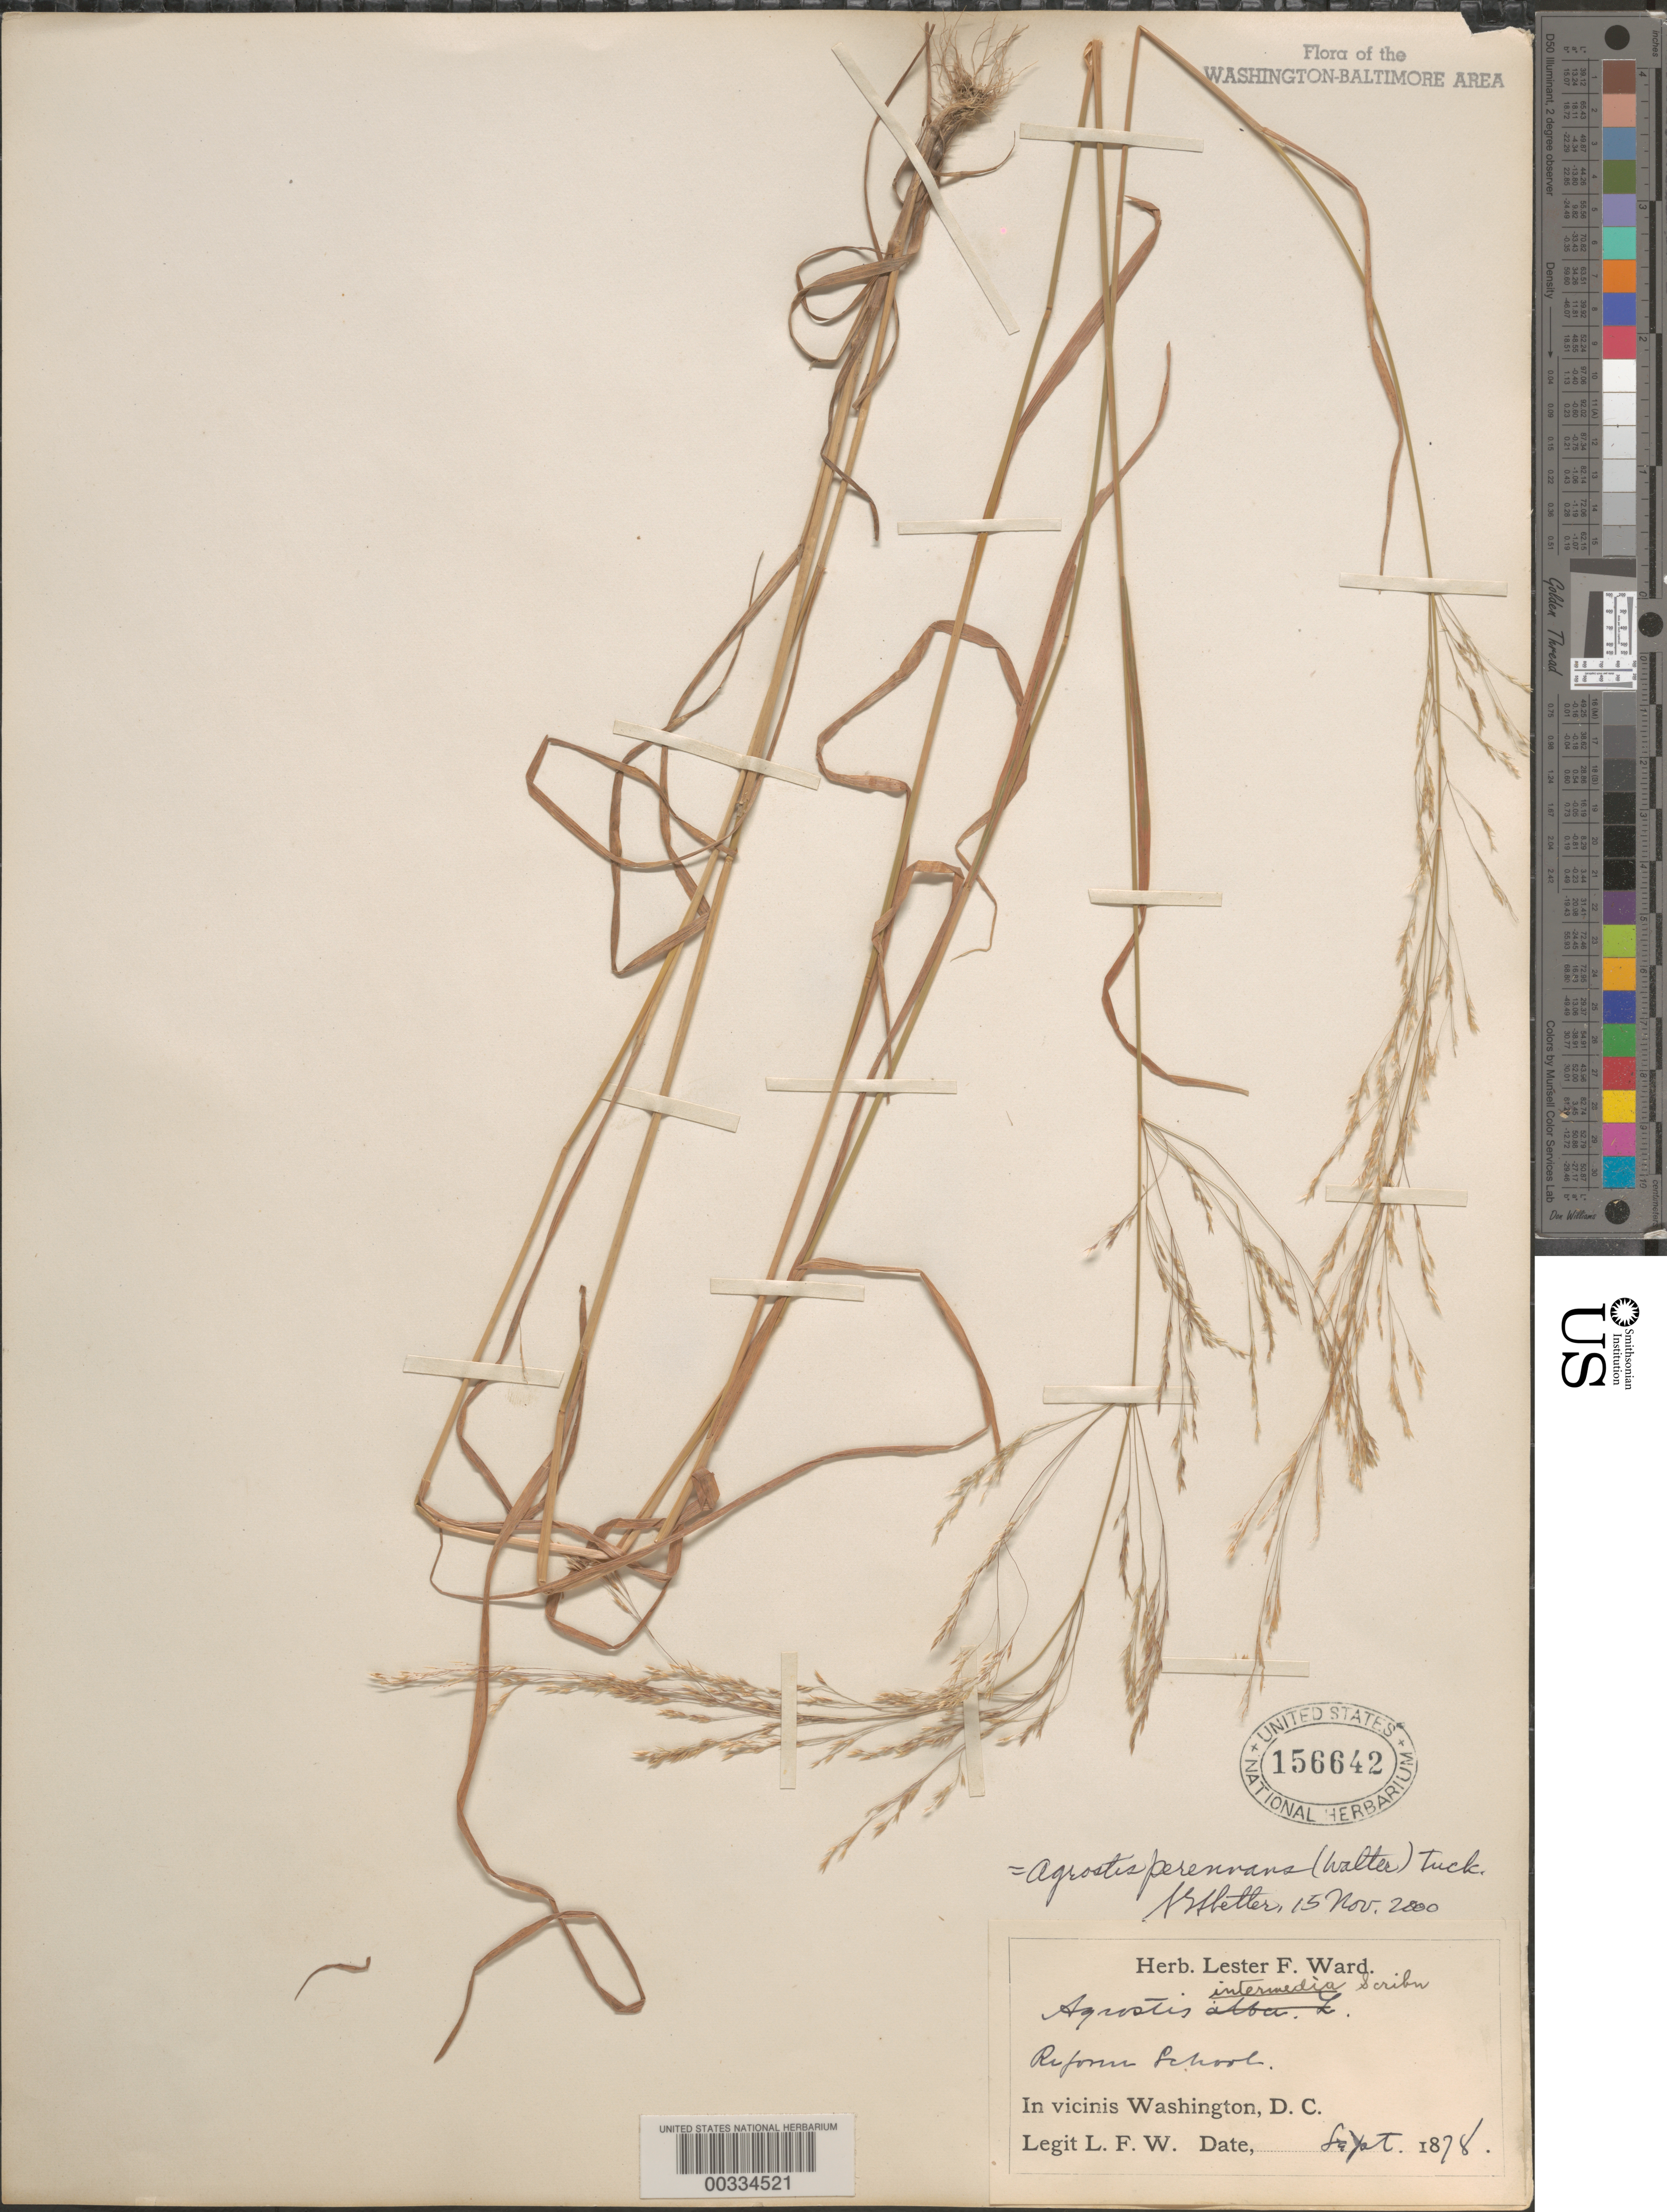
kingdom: Plantae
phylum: Tracheophyta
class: Liliopsida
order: Poales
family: Poaceae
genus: Agrostis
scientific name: Agrostis perennans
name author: (Walter) Tuck.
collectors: L. F. Ward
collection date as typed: Sep 1878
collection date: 1878-09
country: United States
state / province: District of Columbia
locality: Reform School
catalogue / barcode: US 156642